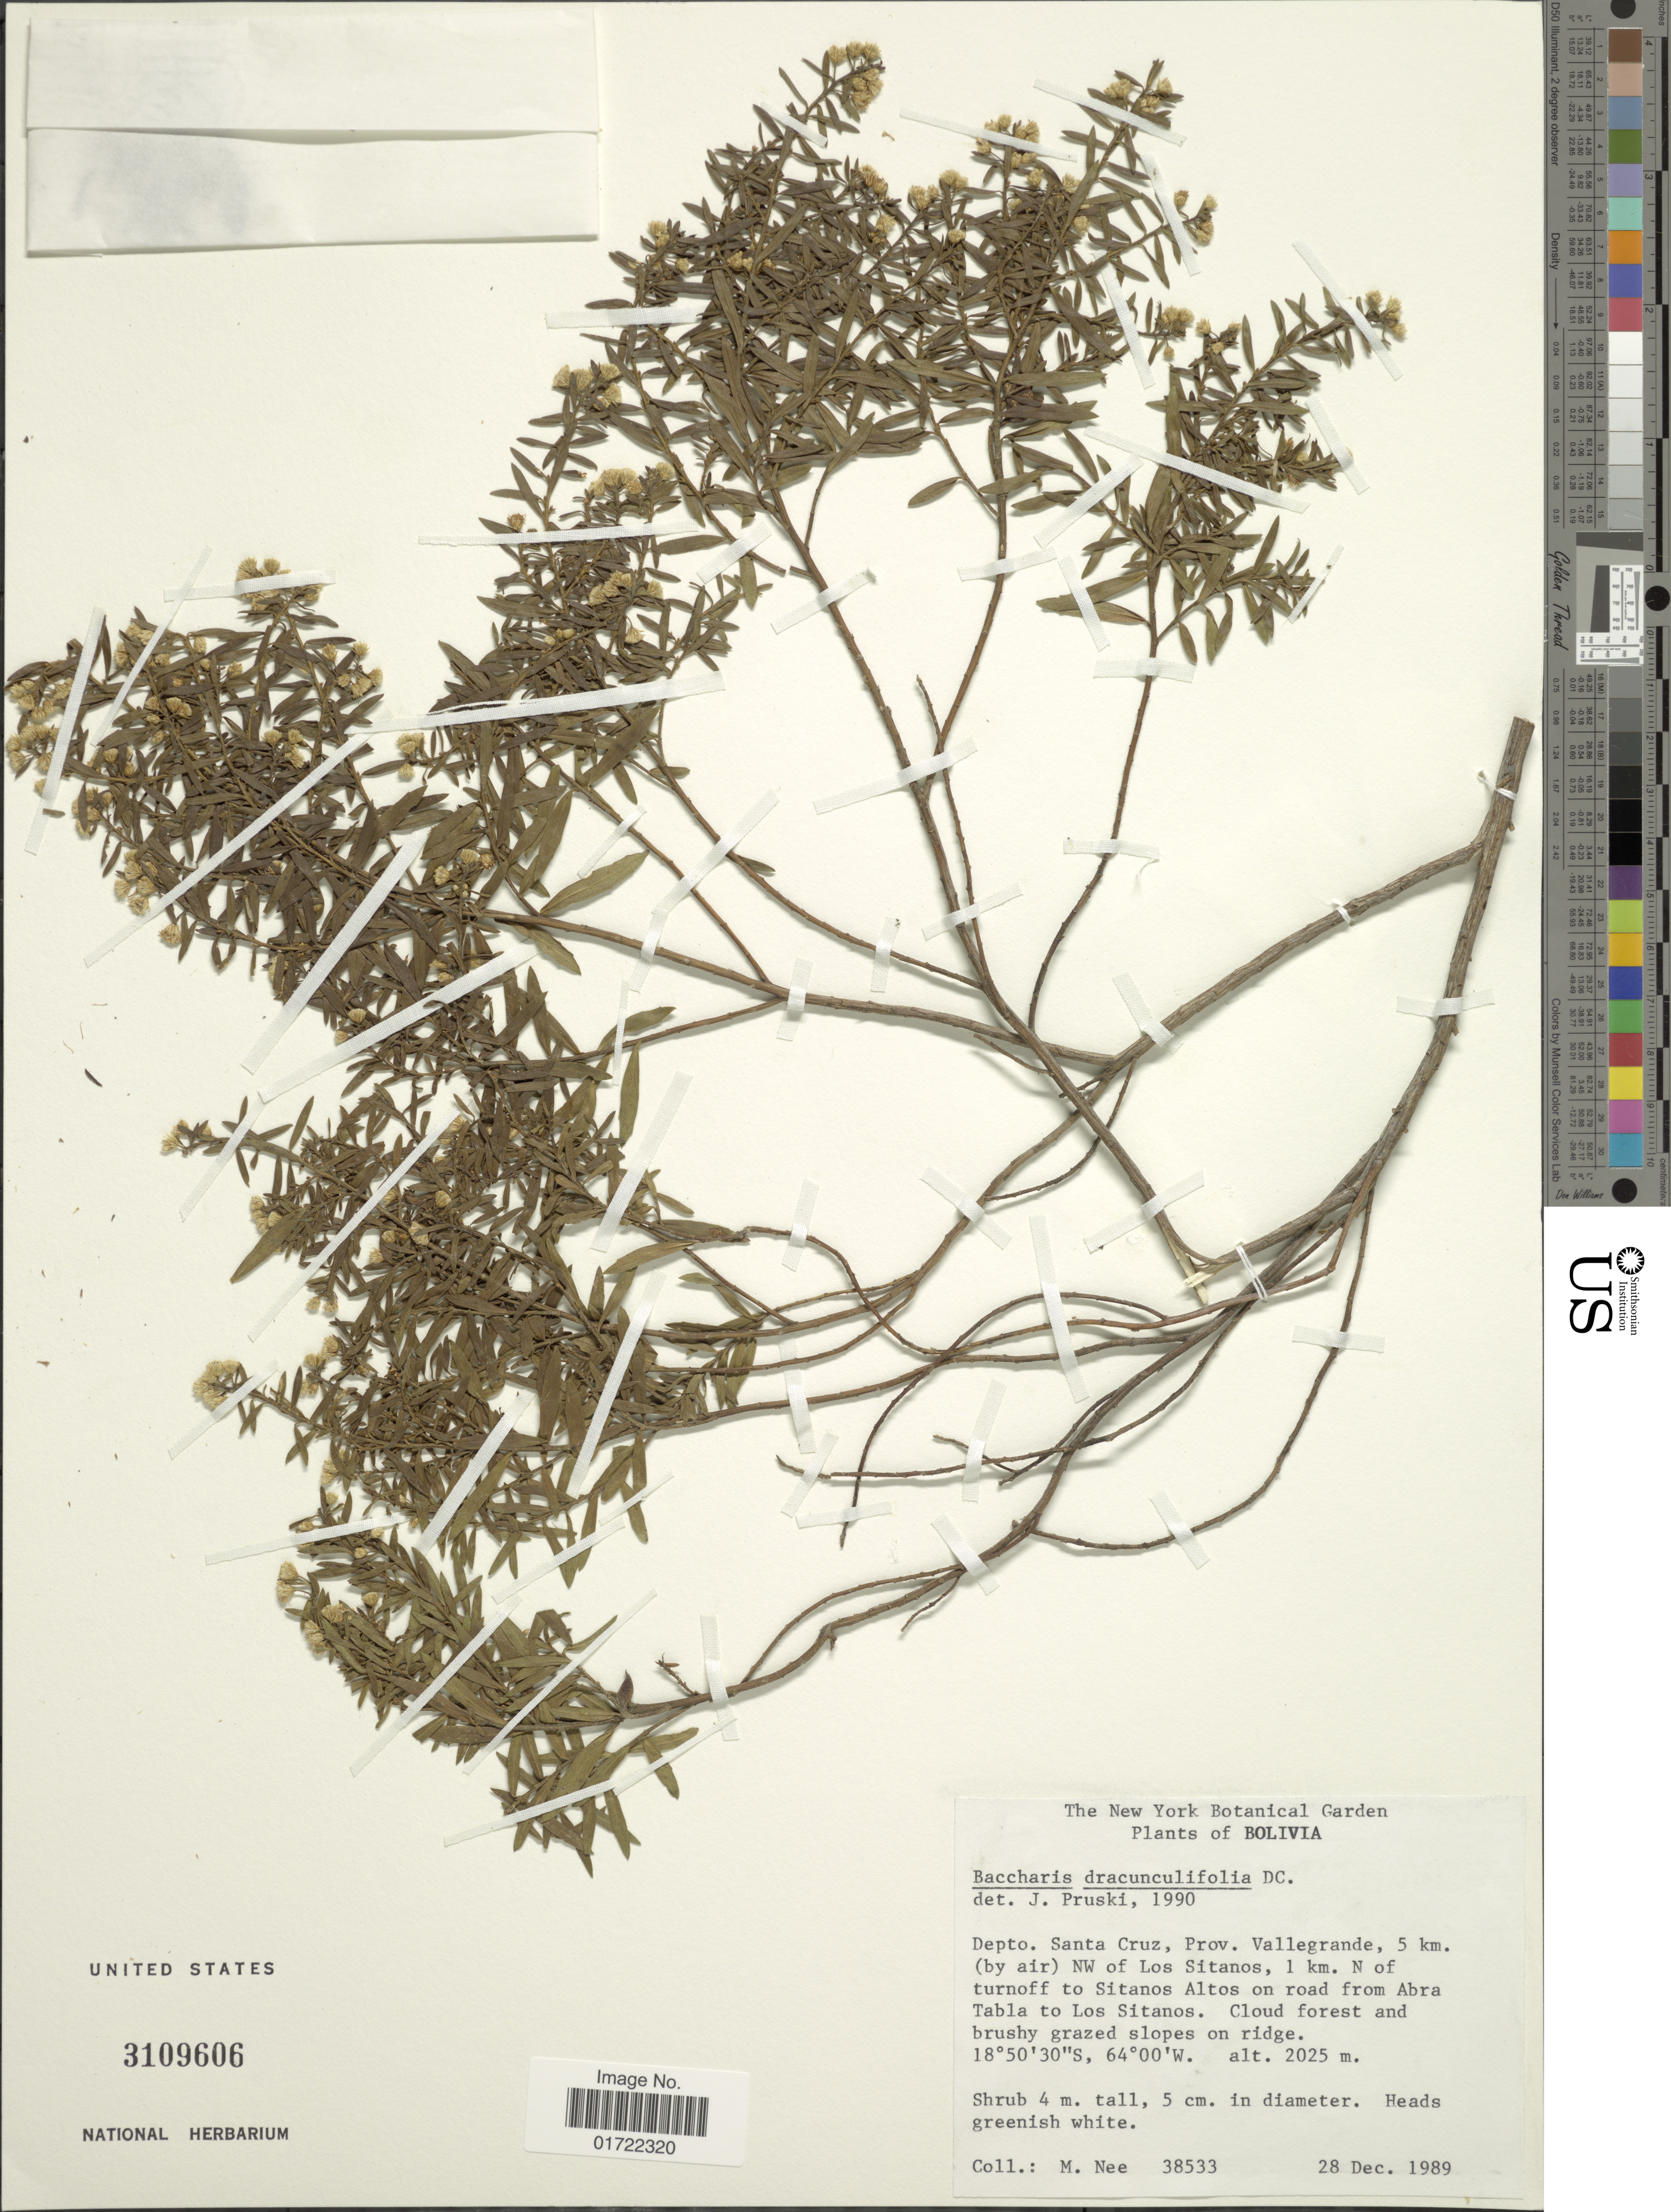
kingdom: Plantae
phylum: Tracheophyta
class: Magnoliopsida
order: Asterales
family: Asteraceae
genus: Baccharis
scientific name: Baccharis dracunculifolia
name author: DC.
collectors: M. Nee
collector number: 38533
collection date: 1989-12-28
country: Bolivia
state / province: Santa Cruz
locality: Prov. Vallegrande, 5 km (by air) NW of Los Sitanos, 1 km N of turnoff to Sitanos Altos on road from Abra Tabla to Los Sitanos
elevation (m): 2025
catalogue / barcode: US 3109606